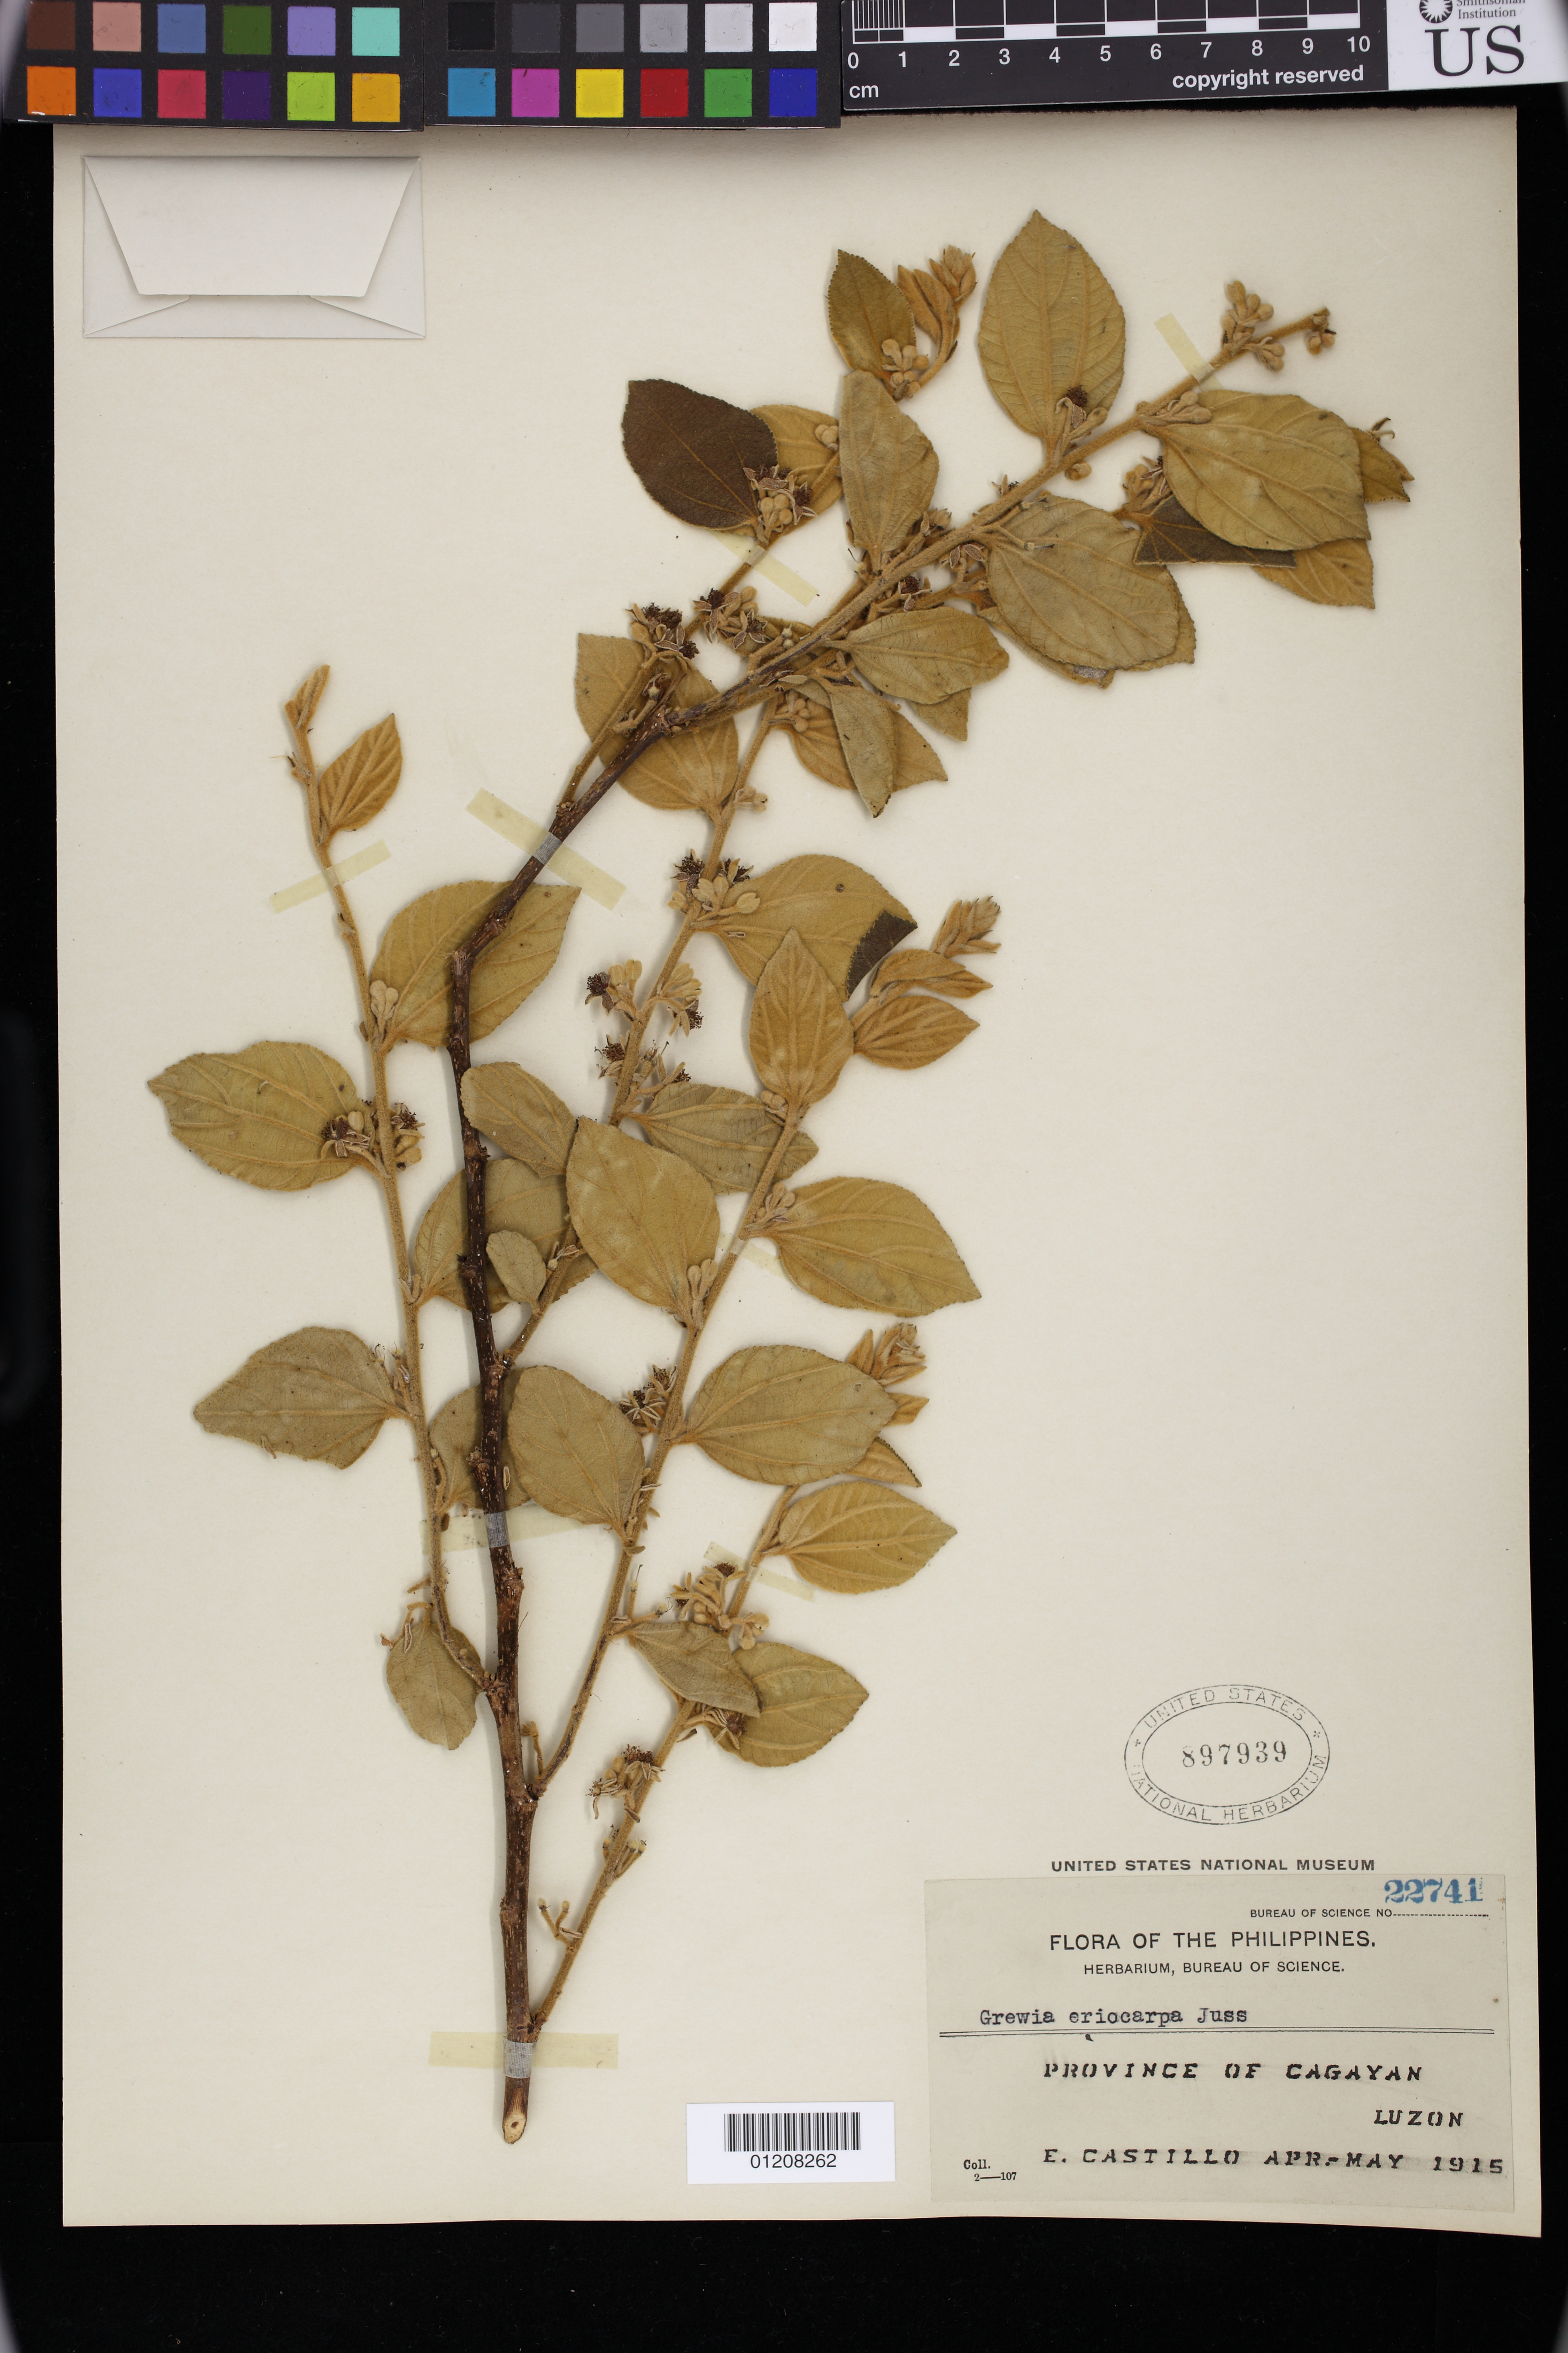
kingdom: Plantae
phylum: Tracheophyta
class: Magnoliopsida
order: Malvales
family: Malvaceae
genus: Grewia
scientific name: Grewia eriocarpa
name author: Juss.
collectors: E. Castillo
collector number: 2-107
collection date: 1915-04-01/1915-05-31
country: Philippines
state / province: Cagayan Valley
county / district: Cagayan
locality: Island of Luzon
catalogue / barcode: US 897939